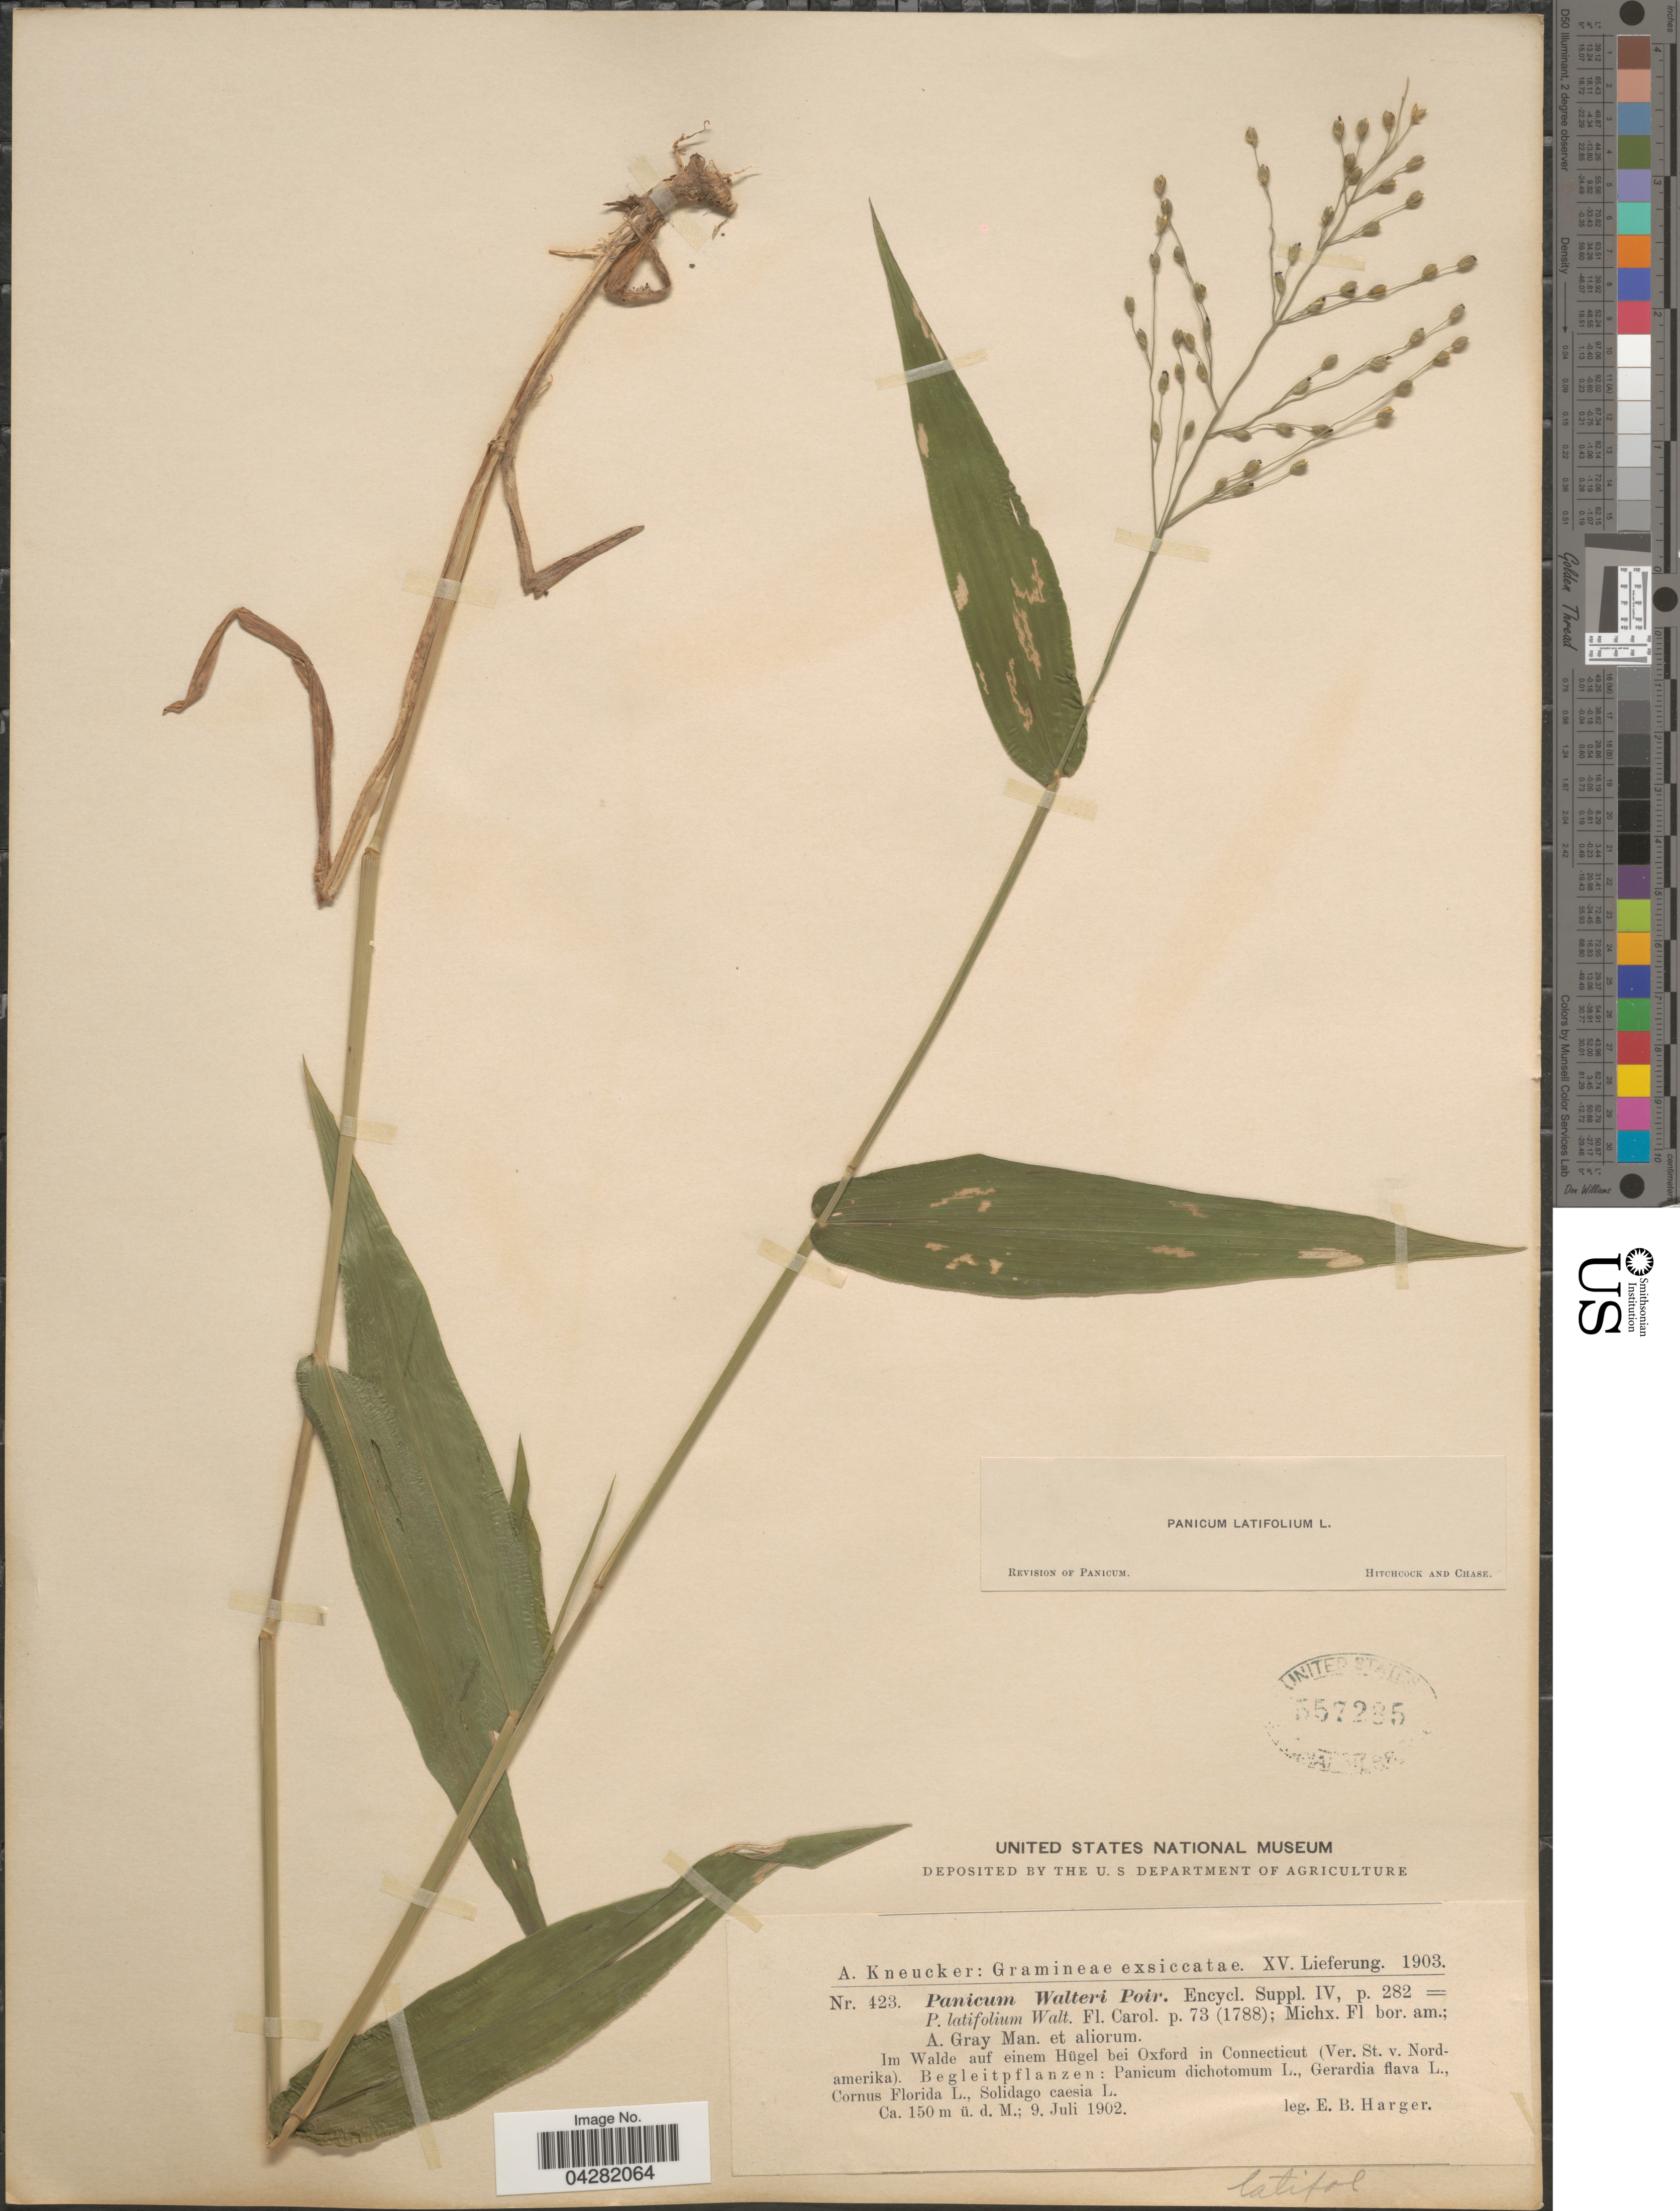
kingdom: Plantae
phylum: Tracheophyta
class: Liliopsida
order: Poales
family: Poaceae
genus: Dichanthelium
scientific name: Dichanthelium latifolium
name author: (L.) Harvill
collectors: E. B. Harger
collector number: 423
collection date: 1902-07-09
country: United States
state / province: Connecticut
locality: Im Walde auf einem Hügel bei Oxford.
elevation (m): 150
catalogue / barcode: US 557285